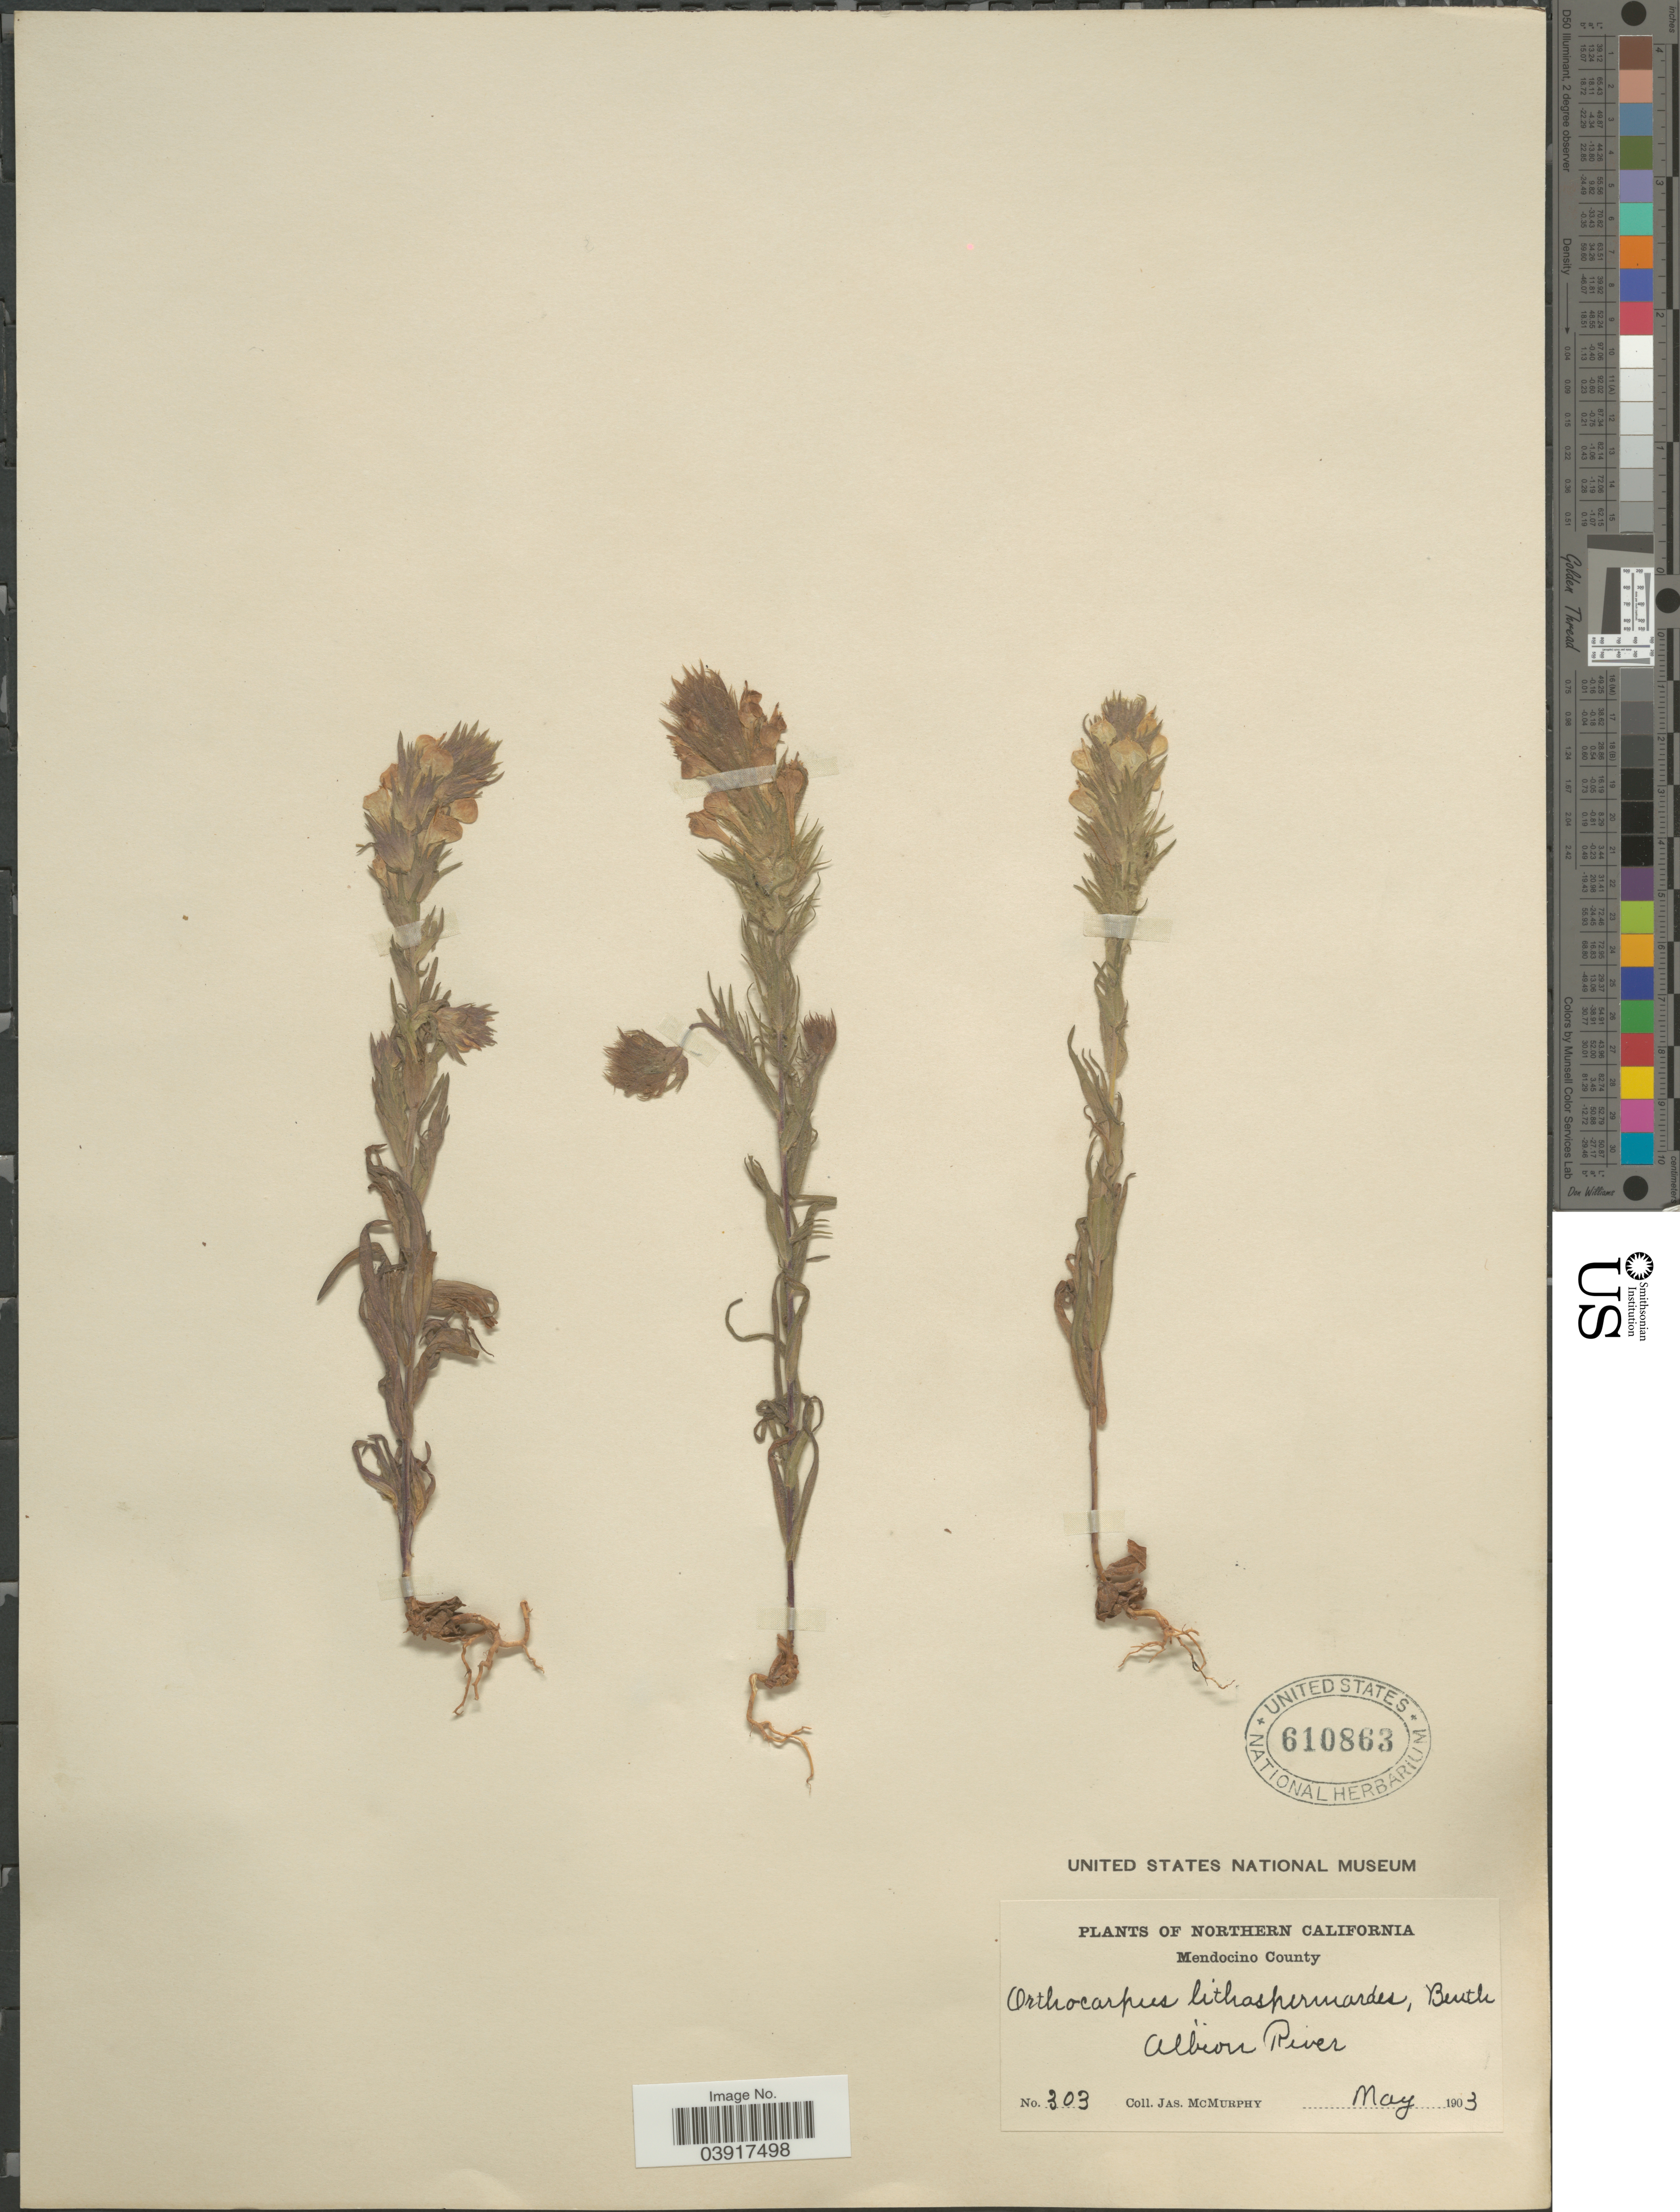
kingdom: Plantae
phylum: Tracheophyta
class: Magnoliopsida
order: Lamiales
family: Orobanchaceae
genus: Orthocarpus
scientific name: Orthocarpus lithospermoides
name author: Benth.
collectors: J. McMurphy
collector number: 303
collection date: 1903-05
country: United States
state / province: California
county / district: Mendocino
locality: Northern California. Mendocino County. Albion River.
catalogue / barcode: US 610863